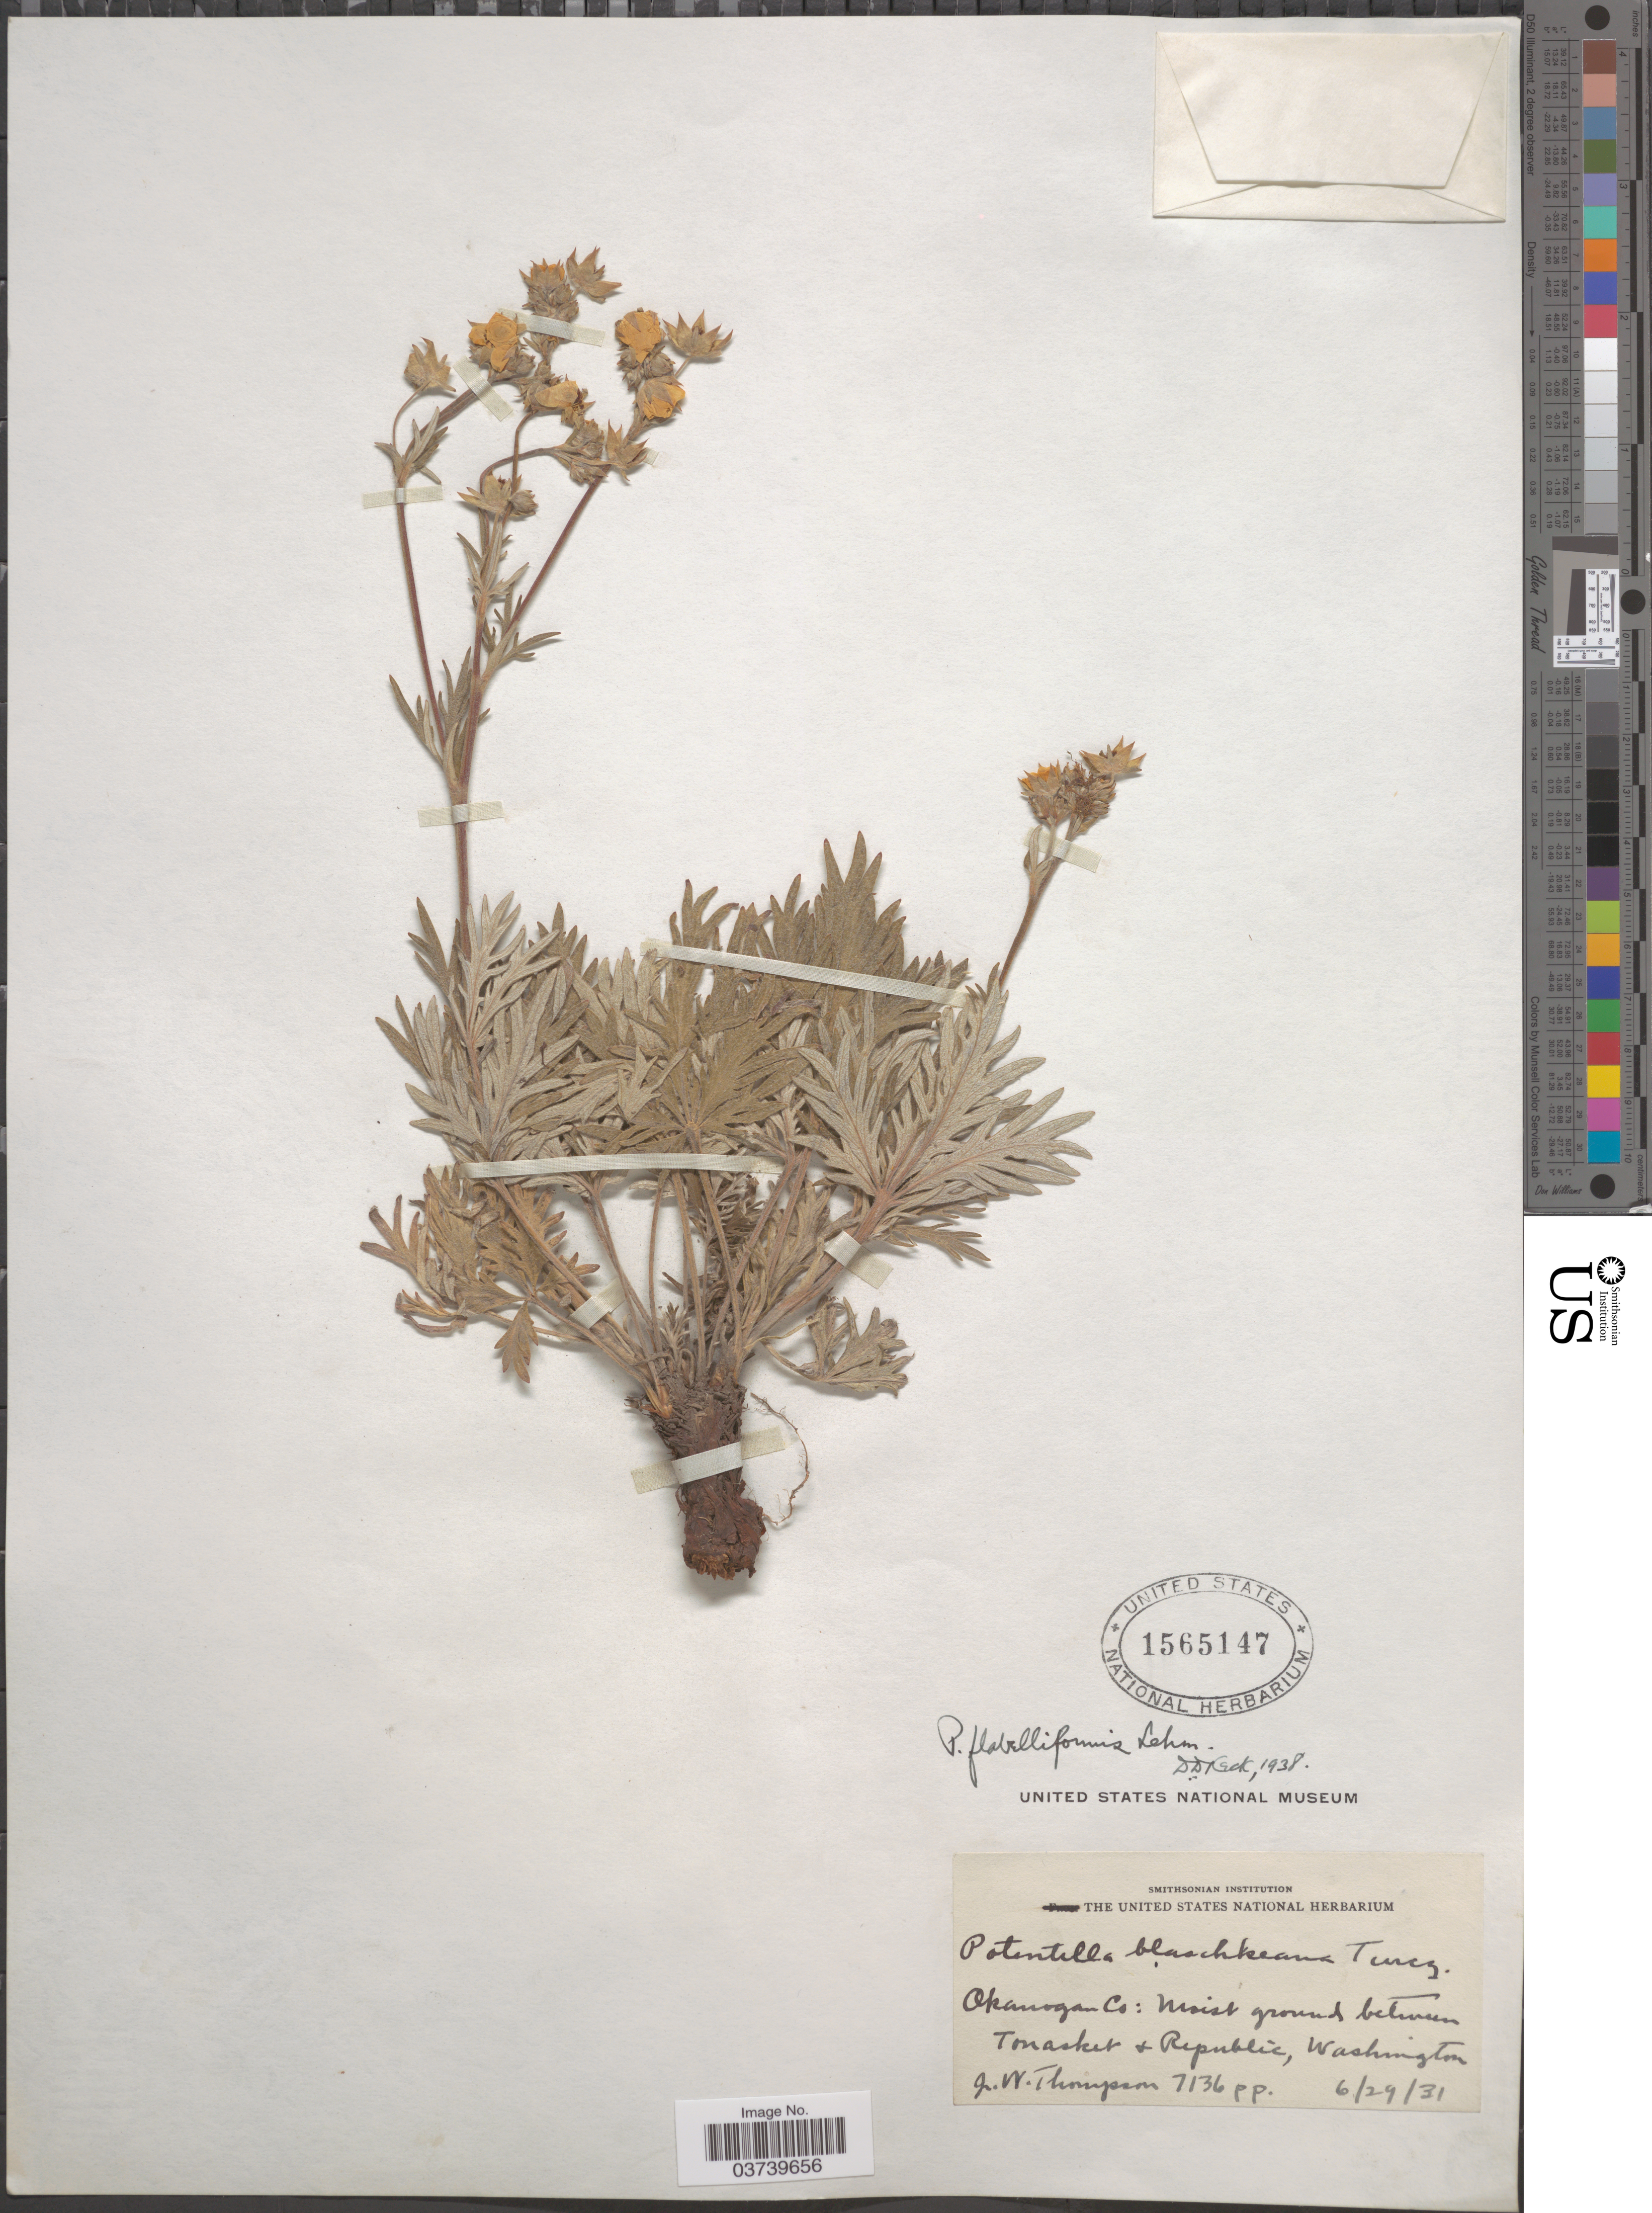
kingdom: Plantae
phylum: Tracheophyta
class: Magnoliopsida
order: Rosales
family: Rosaceae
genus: Potentilla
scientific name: Potentilla gracilis var. flabelliformis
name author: (Lehm.) Nutt.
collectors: J. Thompson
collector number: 7136pp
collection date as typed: Transcribed d/m/y: 29/6/31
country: United States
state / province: Washington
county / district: Okanogan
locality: Okanogan Co: Moist ground between Tonasket & Republic.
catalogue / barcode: US 1565147